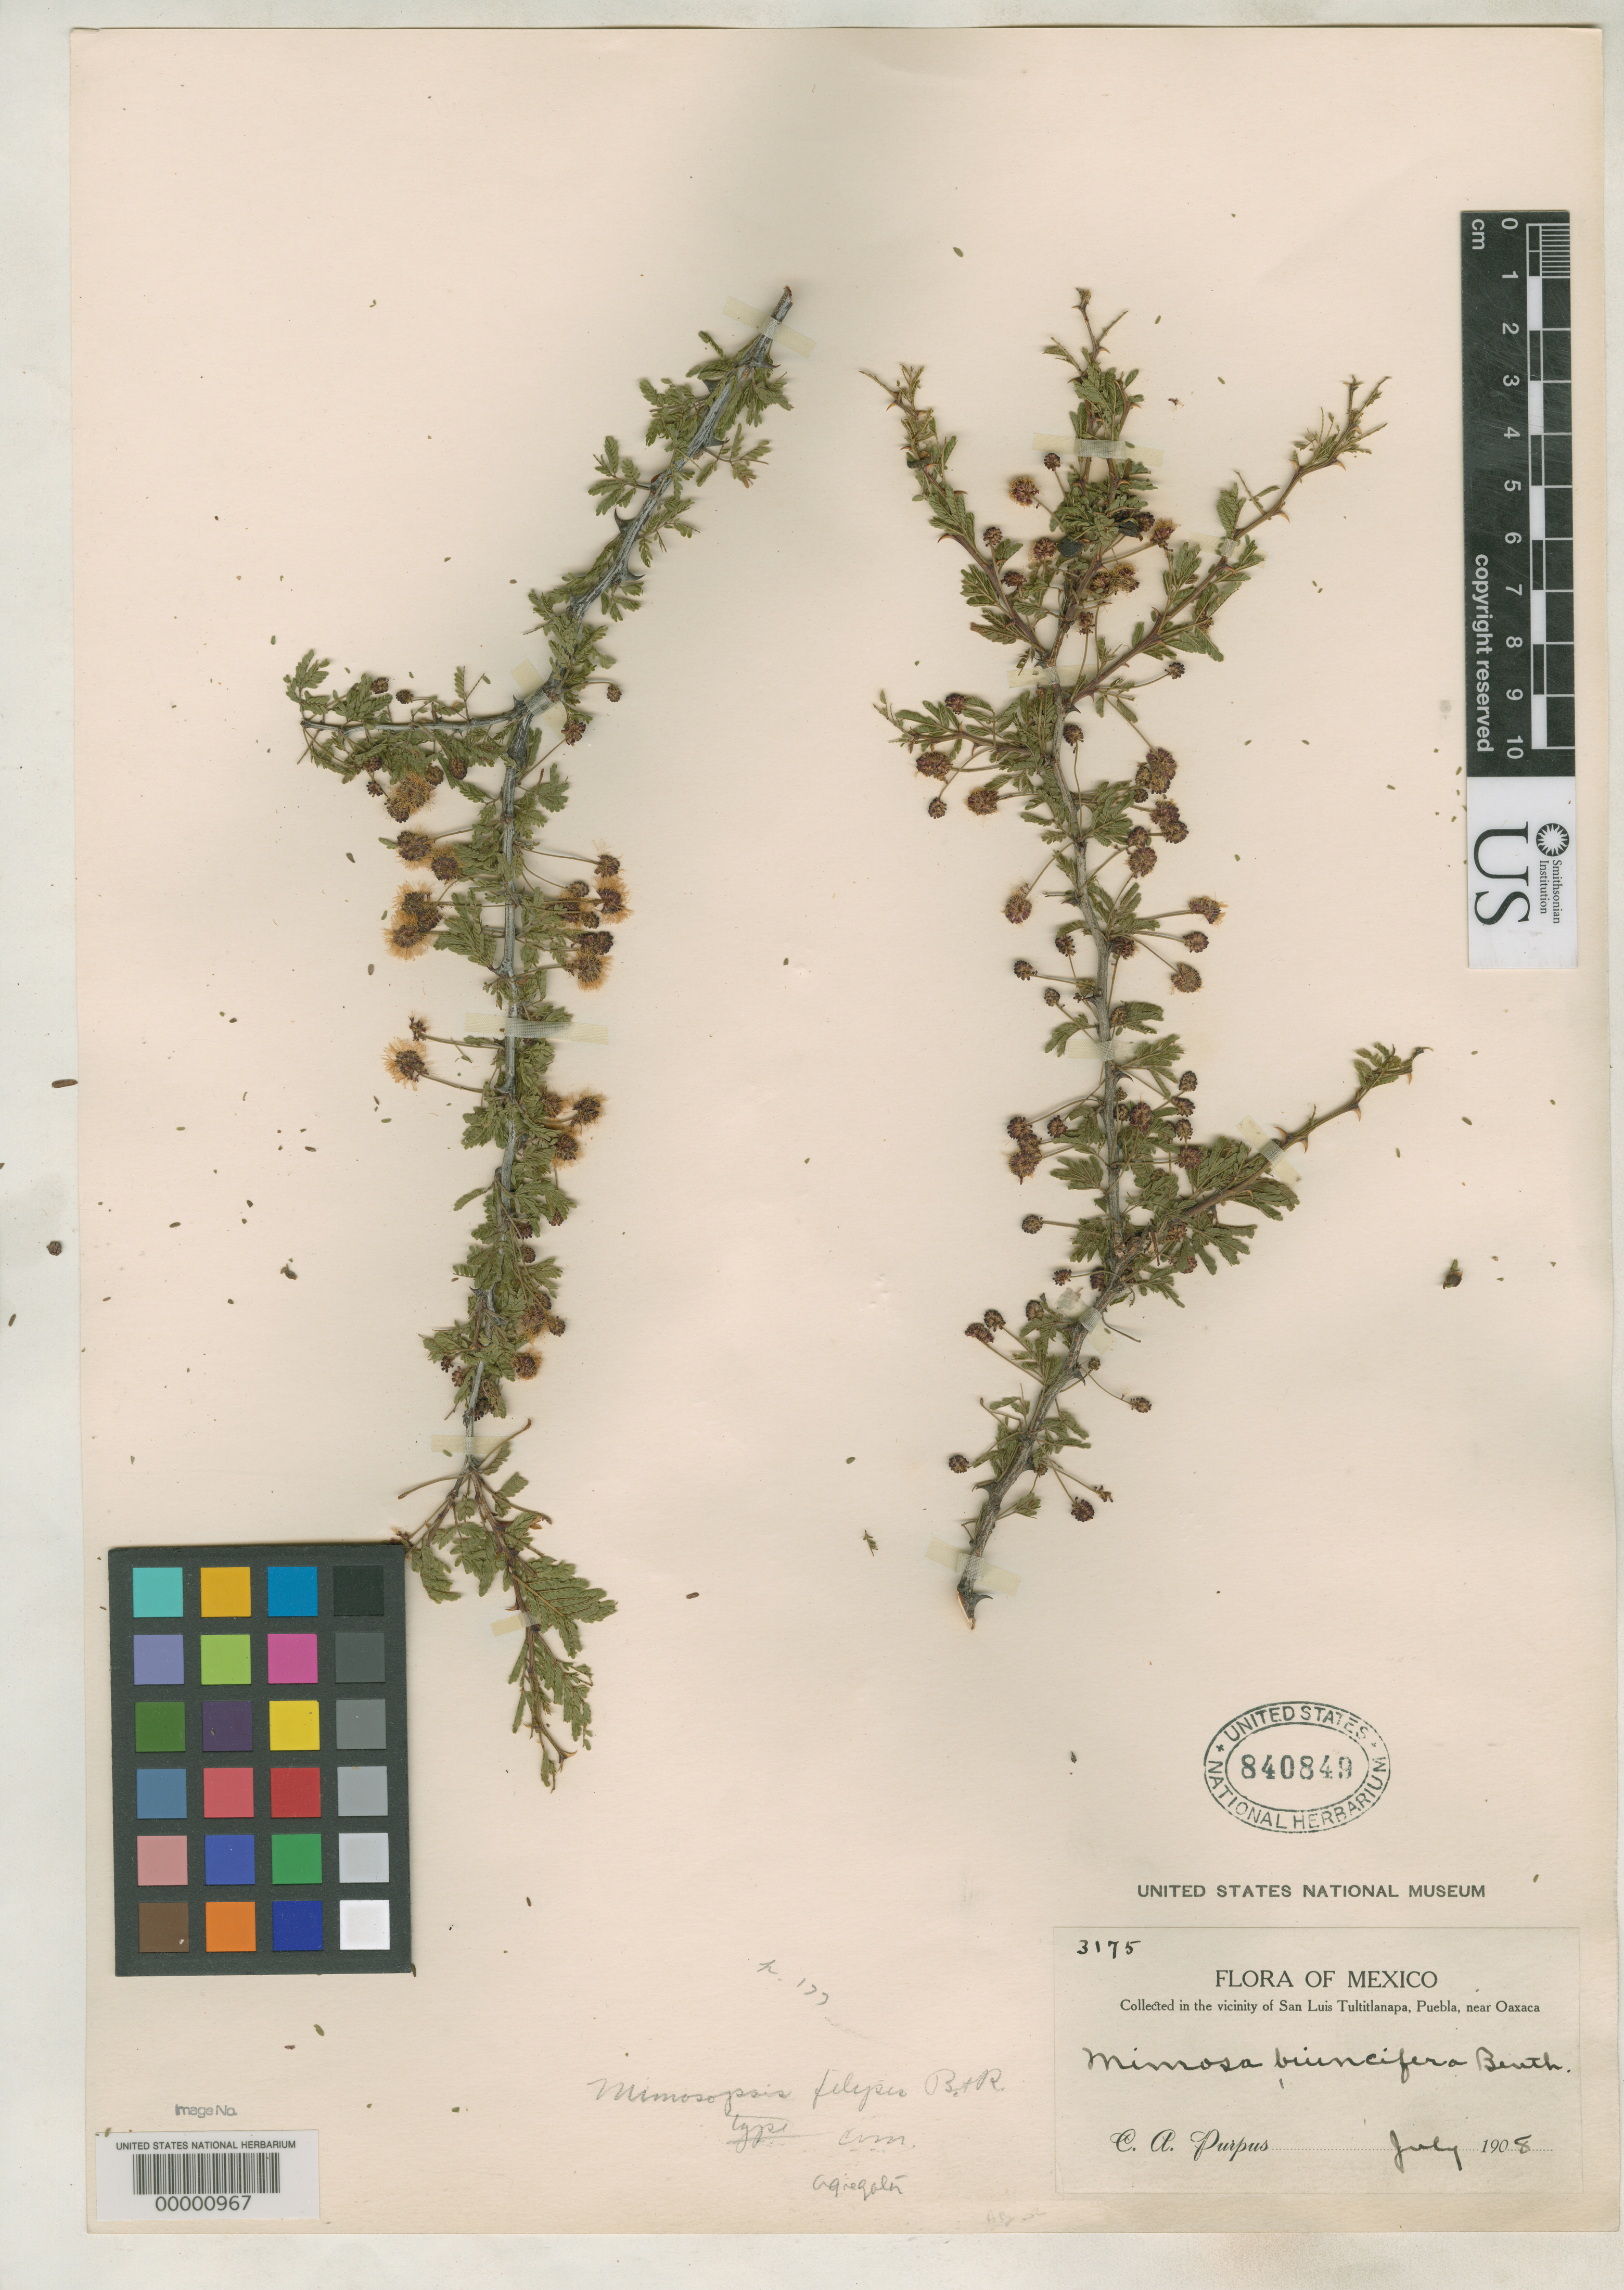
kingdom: Plantae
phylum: Tracheophyta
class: Magnoliopsida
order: Fabales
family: Fabaceae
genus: Mimosopsis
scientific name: Mimosopsis filipes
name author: Britton & Rose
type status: Isotype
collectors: C. A. Purpus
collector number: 3175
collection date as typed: Jul 1908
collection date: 1908-07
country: Mexico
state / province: Puebla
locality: San Luis Tultitlanapa, near Oaxaca.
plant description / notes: Apparently the holotype, according to Grether (1987). One of 2 US sheets (USNH 668439, 840849) annotated as "type" by CVM [C.V. Morton, undated] but the other (USNH 668439) is s.n. (protologue cites Purpus 3175). Grether (1987, J. Arnold Arbor. 68: 319) cites Purpus 3175 at US as the holotype, but a sheet at NY is annotated as "type" (apparently by Britton), and as "holotype" by R. Barneby (1985). Barneby (1991) cites "holotypus" at NY. [Protologue does not indicate location of holotype; does the Grether 1987 citation constitute effective lectotypification?]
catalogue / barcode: US 840849